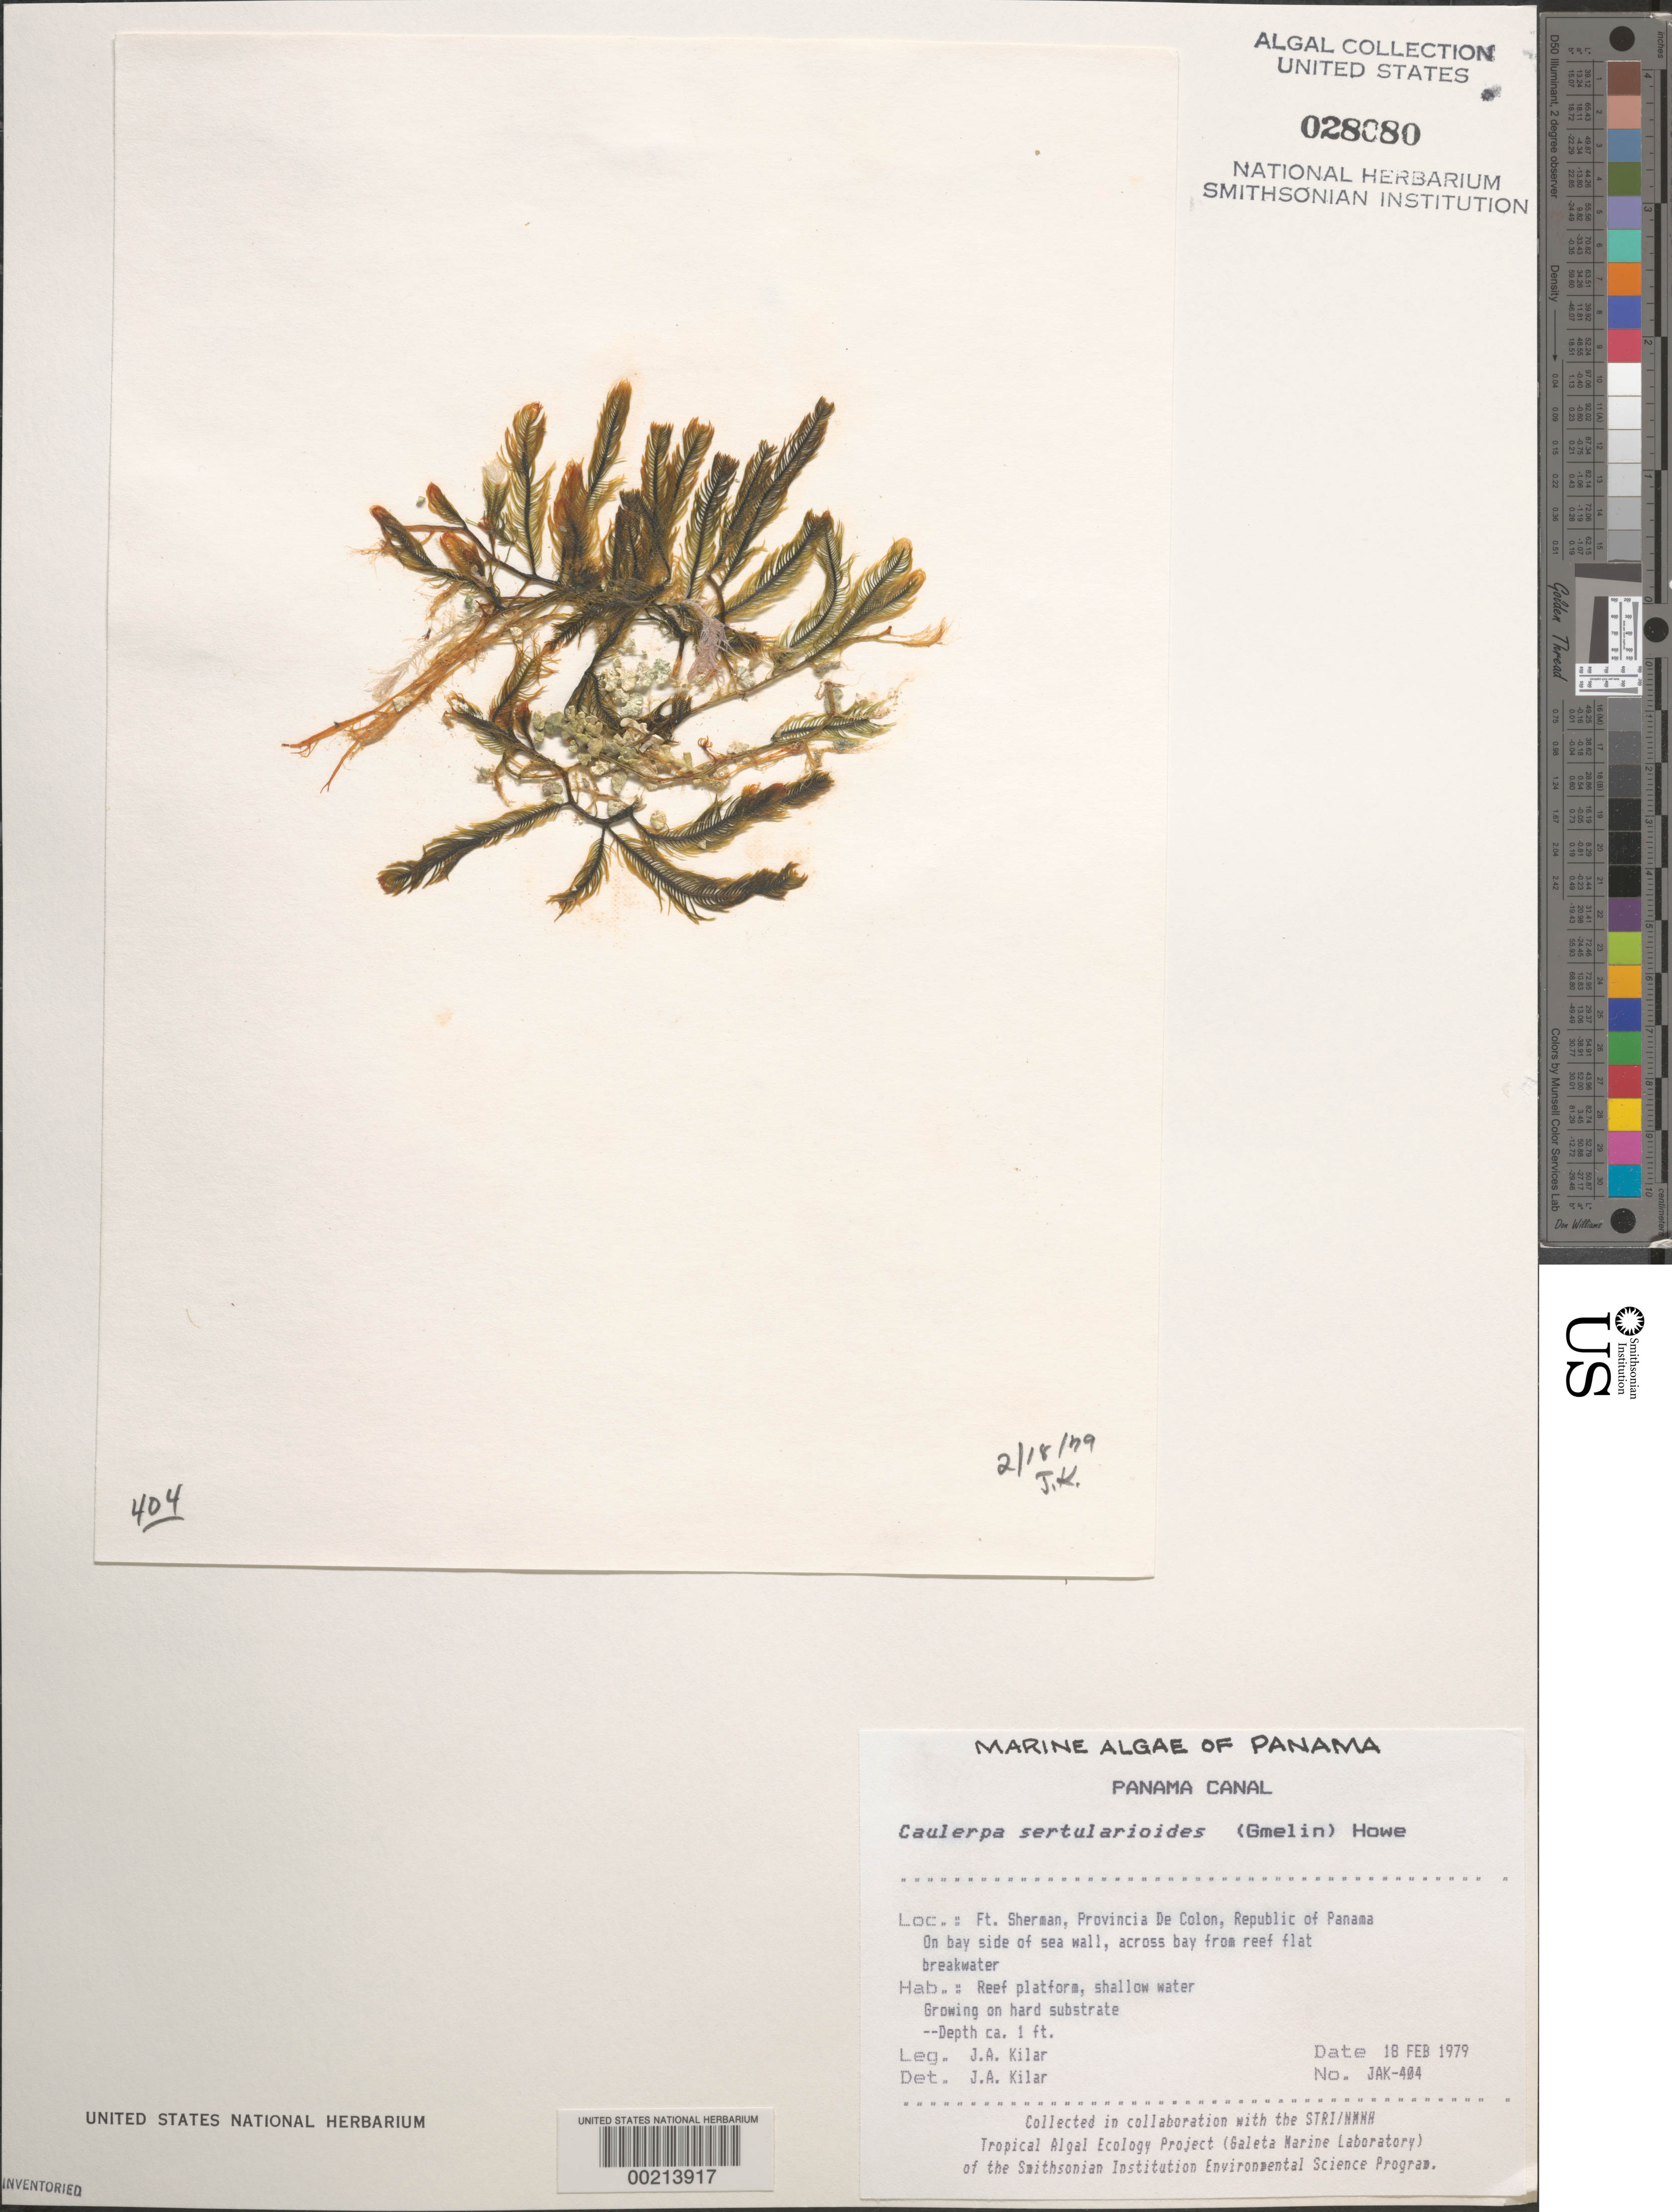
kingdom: Plantae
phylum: Chlorophyta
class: Ulvophyceae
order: Bryopsidales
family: Caulerpaceae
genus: Caulerpa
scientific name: Caulerpa sertularioides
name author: (S.G. Gmel.) M. Howe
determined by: Kilar, J. A.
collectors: J. A. Kilar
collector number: JAK-404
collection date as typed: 18 Feb 1979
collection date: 1979-02-18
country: Panama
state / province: Colón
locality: Fort Sherman, Panama Canal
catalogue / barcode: US 28080